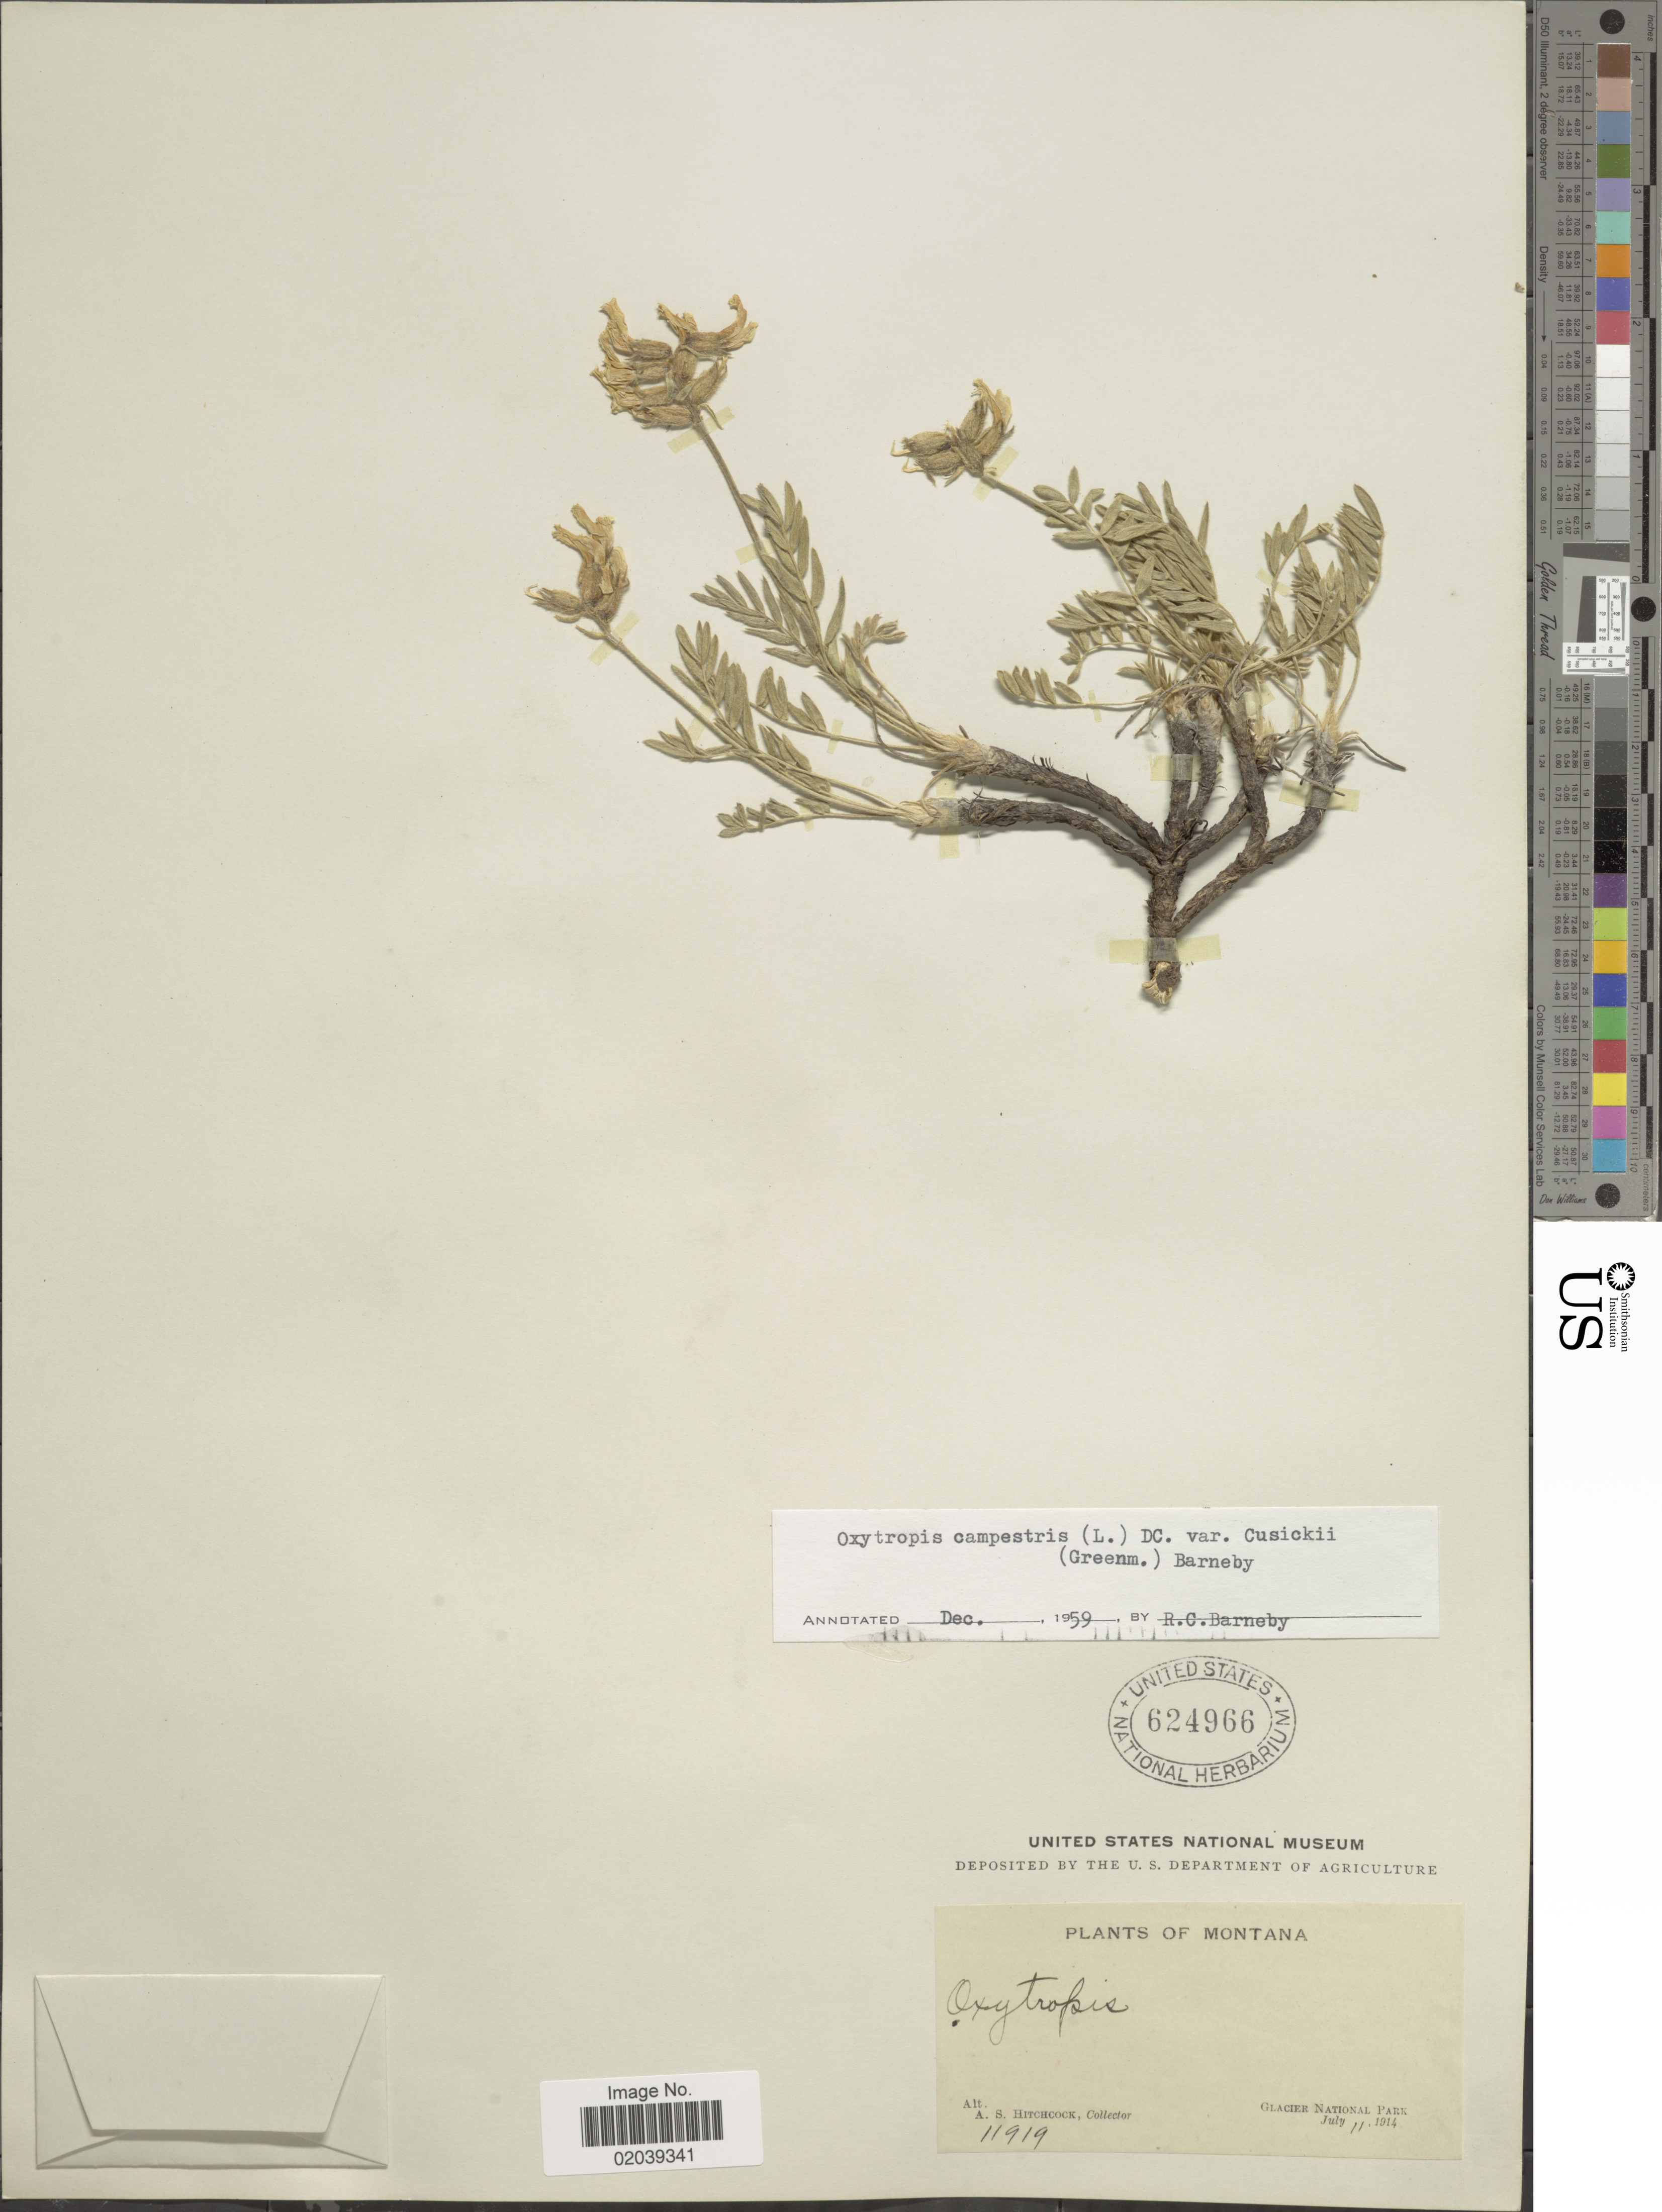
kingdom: Plantae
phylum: Tracheophyta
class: Magnoliopsida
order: Fabales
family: Fabaceae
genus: Oxytropis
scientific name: Oxytropis campestris var. cusickii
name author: (Greenm.) Barneby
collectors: A. S. Hitchcock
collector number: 11919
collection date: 1914-07-11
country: United States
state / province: Montana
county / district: Flathead / Glacier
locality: Glacier National Park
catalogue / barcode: US 624966